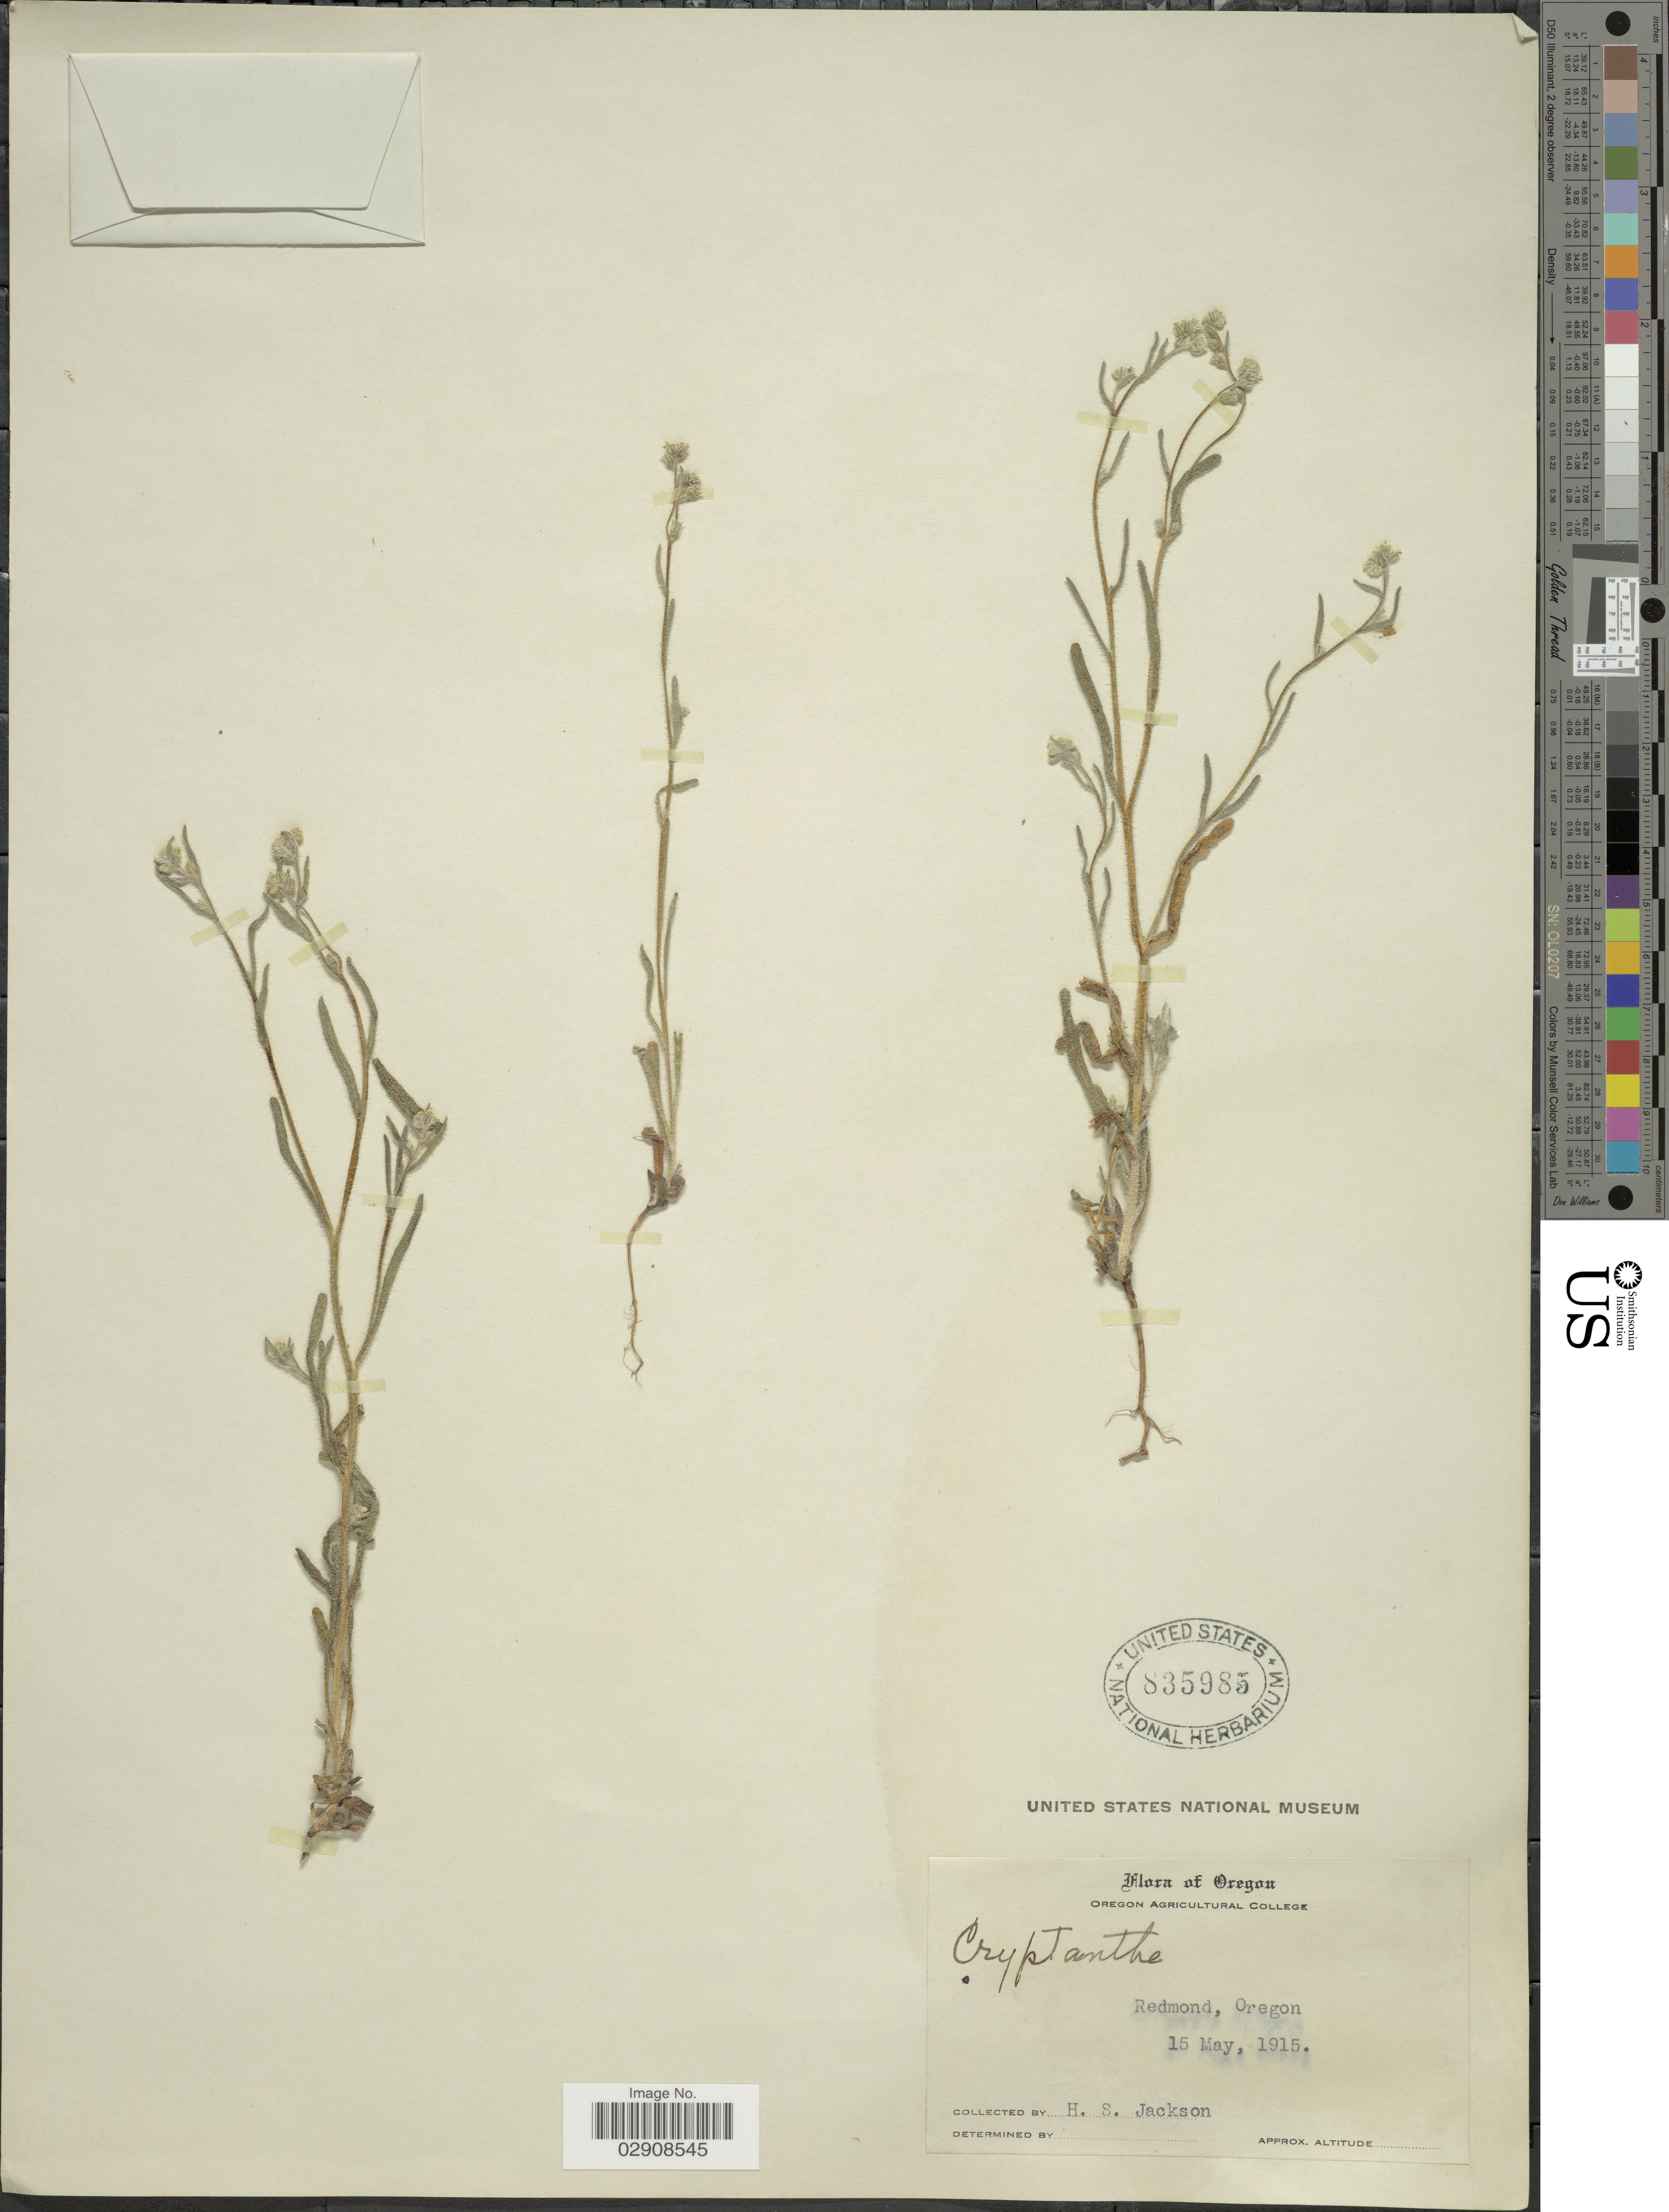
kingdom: Plantae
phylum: Tracheophyta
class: Magnoliopsida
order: Boraginales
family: Boraginaceae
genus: Cryptantha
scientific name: Cryptantha sp.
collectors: H. Jackson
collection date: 1915-05-15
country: United States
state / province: Oregon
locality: Redmond.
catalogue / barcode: US 835985